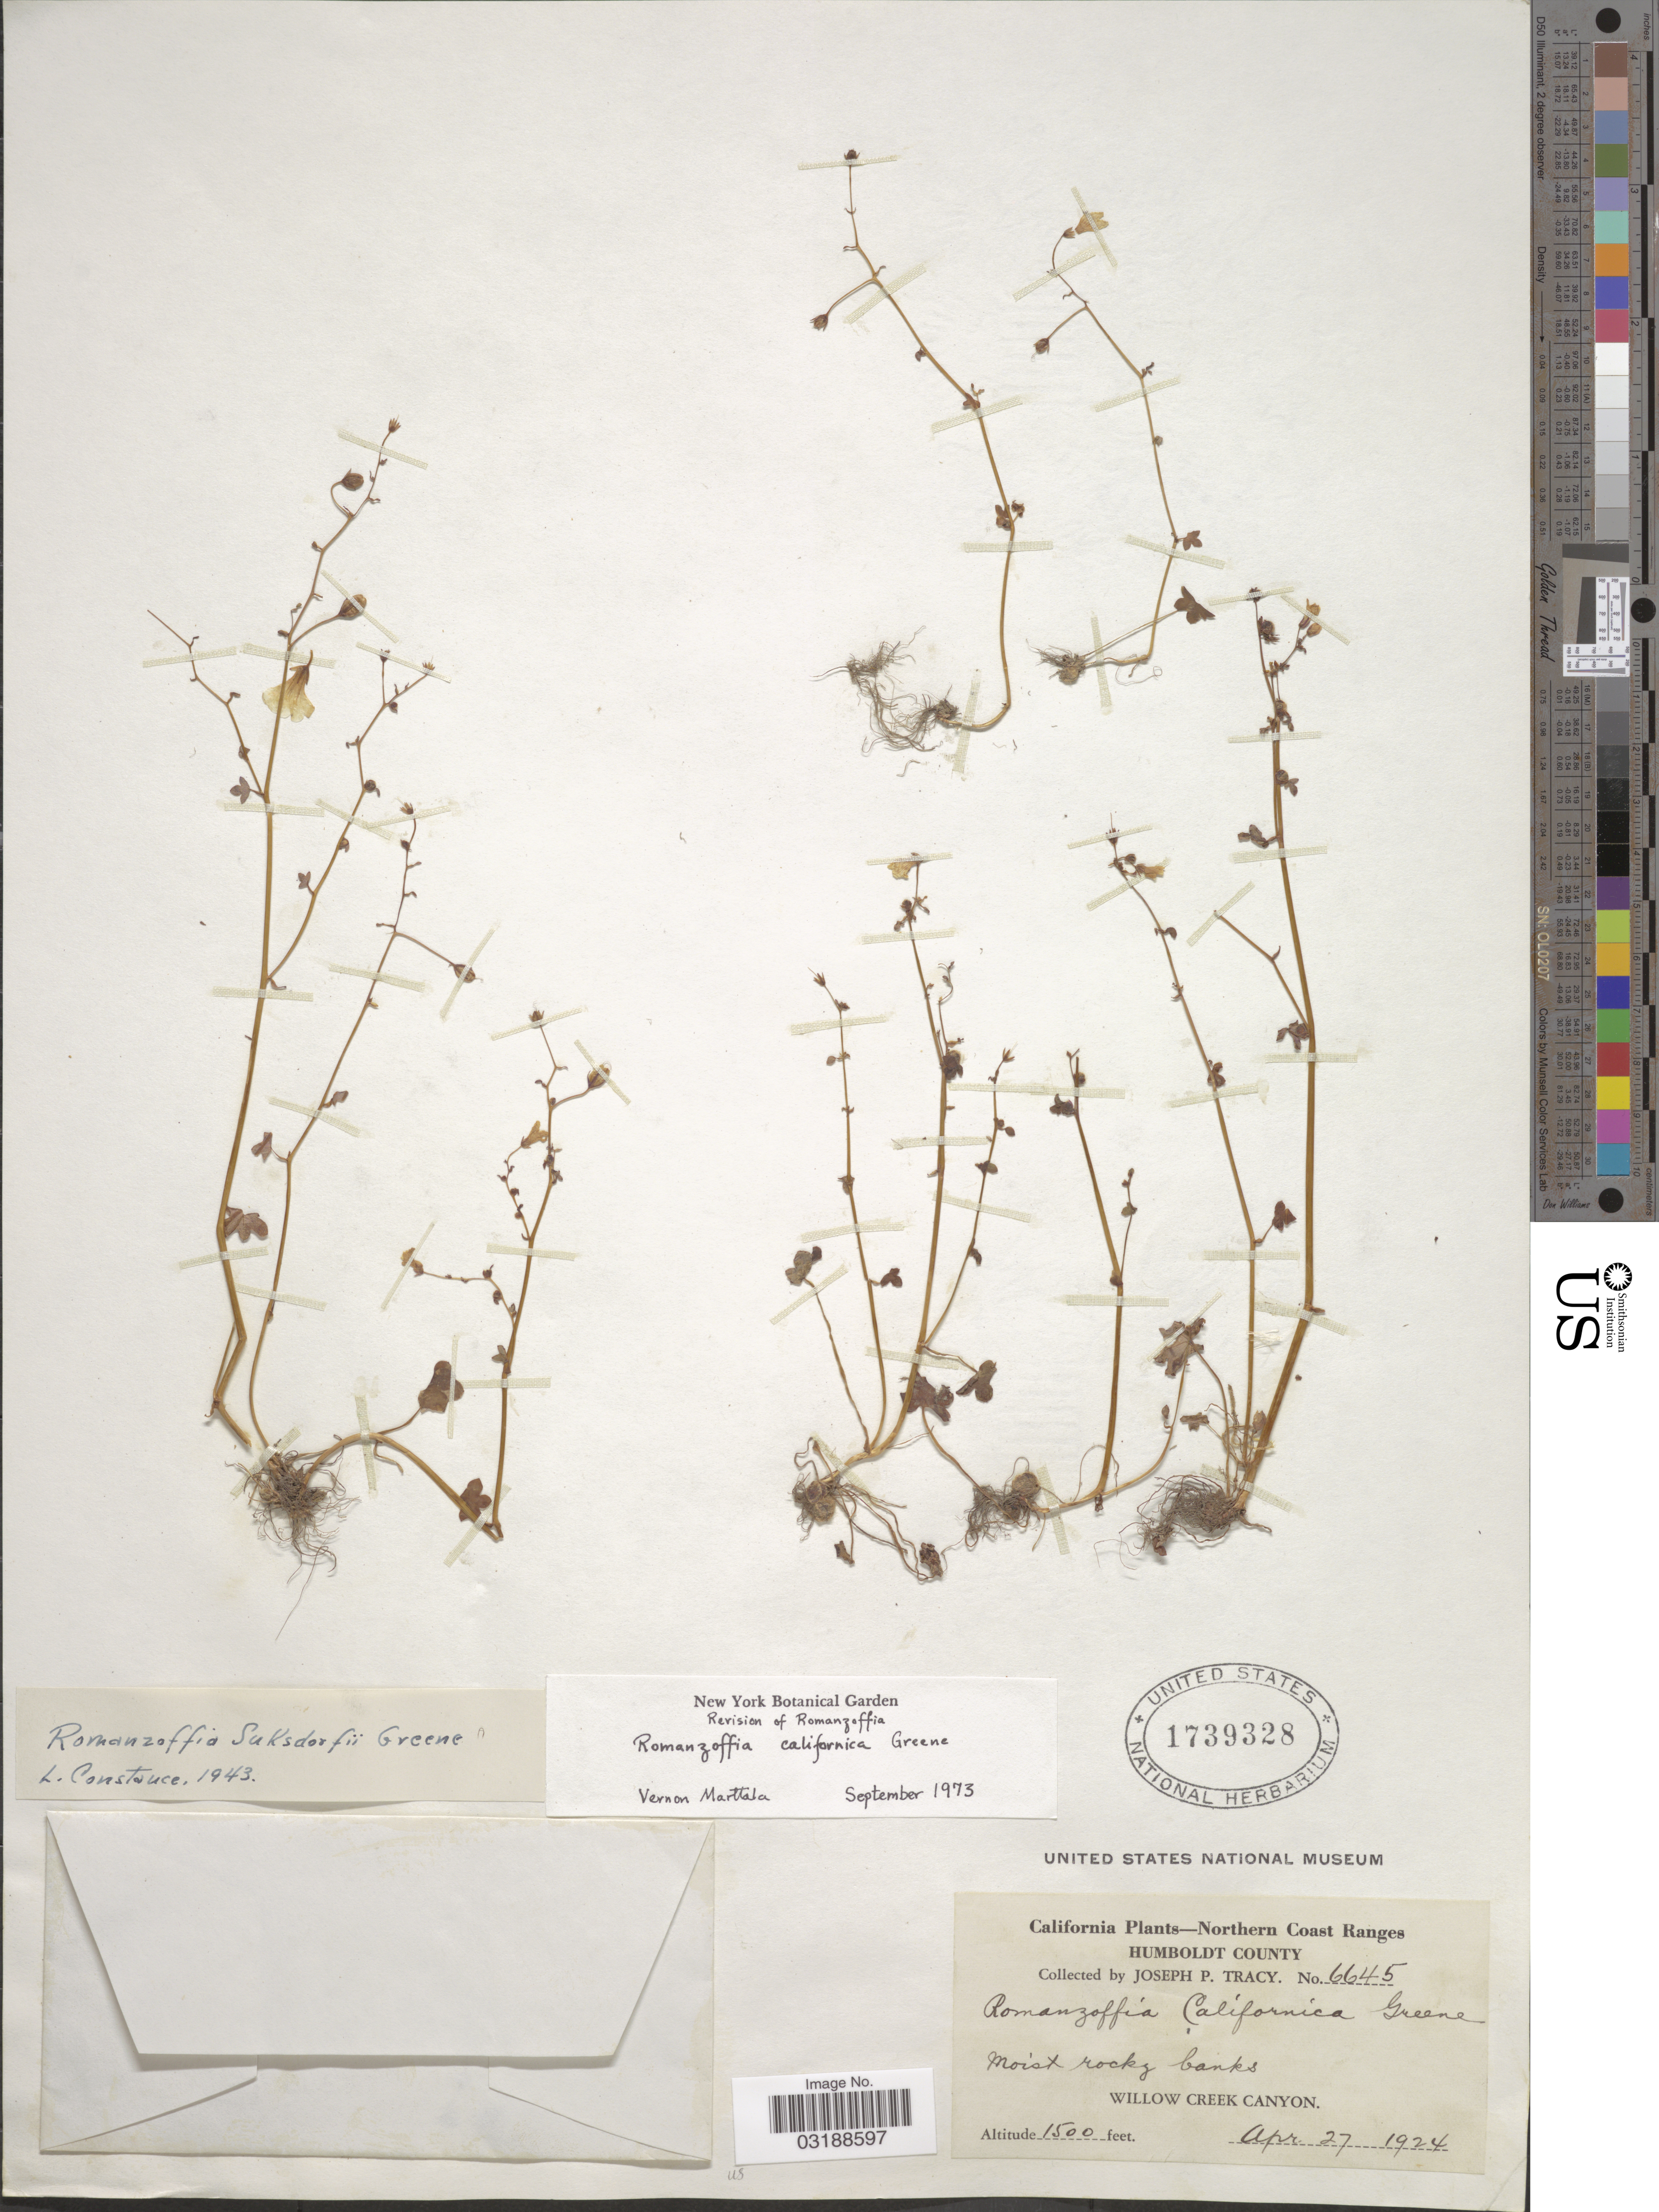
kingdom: Plantae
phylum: Tracheophyta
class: Magnoliopsida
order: Boraginales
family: Hydrophyllaceae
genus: Romanzoffia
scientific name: Romanzoffia californica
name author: Greene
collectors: J. Tracy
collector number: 6645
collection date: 1924-04-27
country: United States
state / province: California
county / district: Humboldt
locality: Northern Coast Ranges, Humboldt County, Willow Creek Canyon.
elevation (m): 457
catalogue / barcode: US 1739328